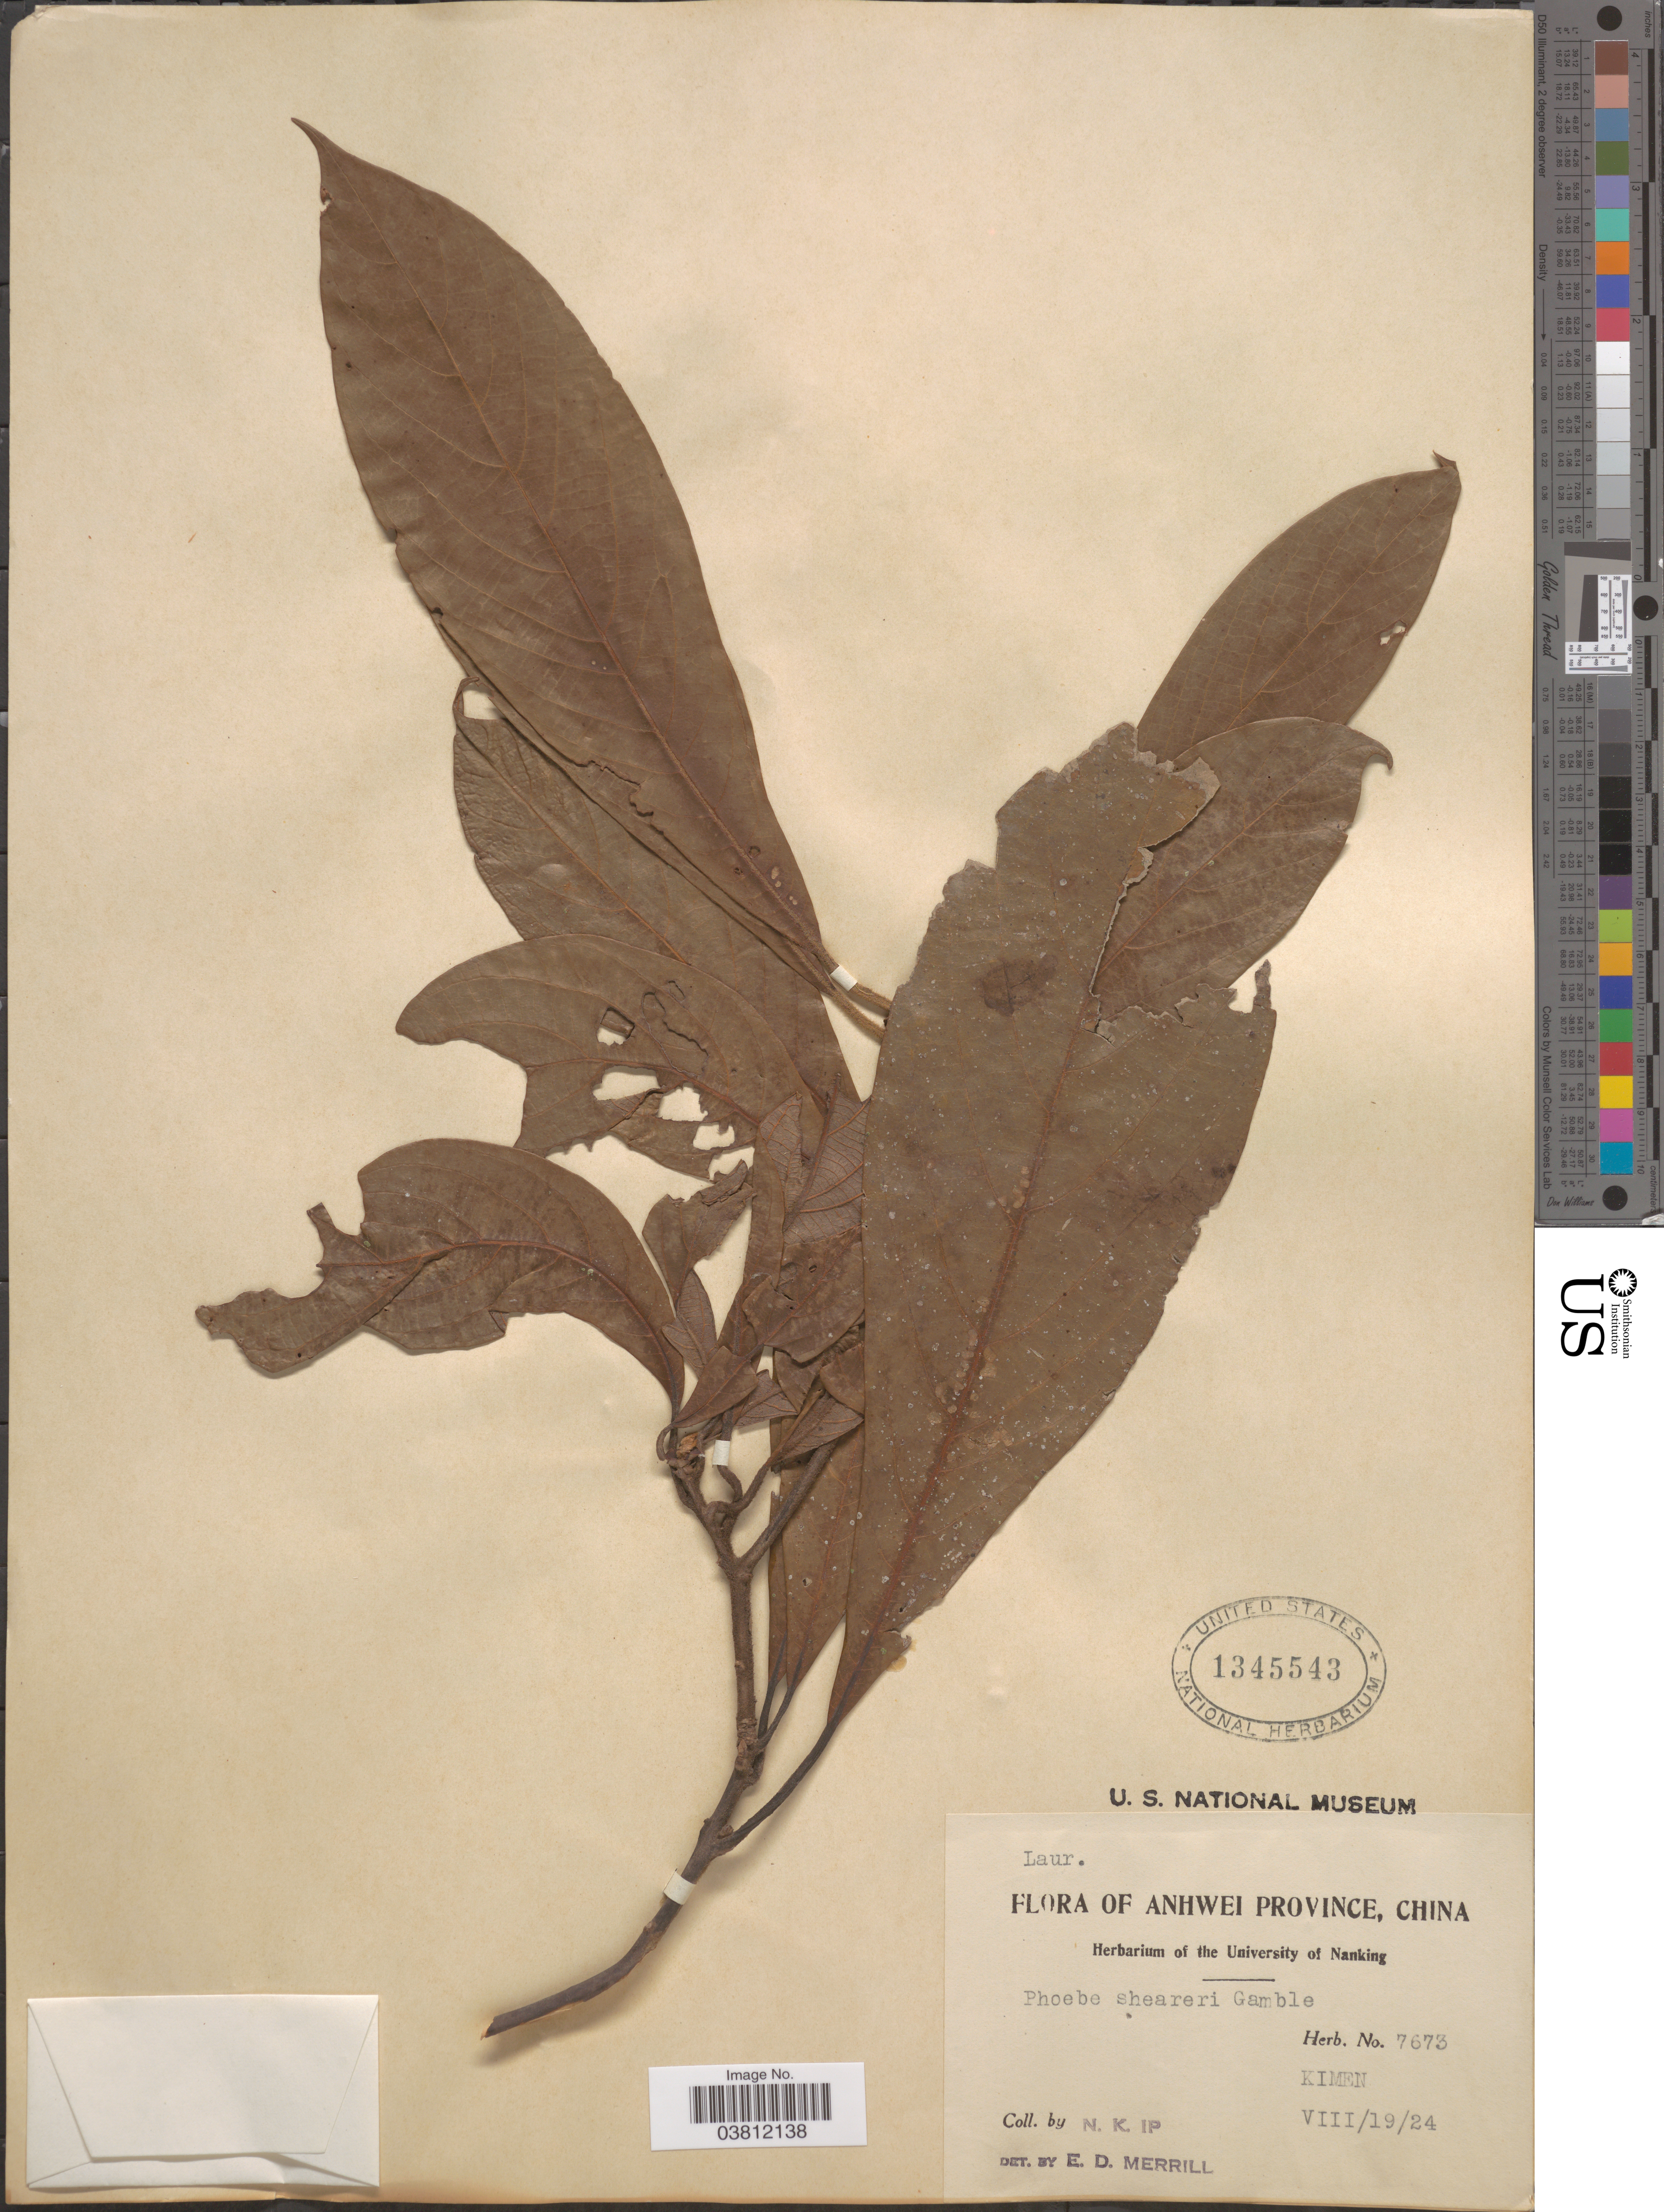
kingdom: Plantae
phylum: Tracheophyta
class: Magnoliopsida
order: Laurales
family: Lauraceae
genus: Phoebe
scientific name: Phoebe sheareri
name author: (Hemsl.) Gamble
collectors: N. Ip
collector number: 7673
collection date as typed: Transcribed d/m/y: 19/8/24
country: China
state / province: Anhui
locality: Anhwei Province. Kimen.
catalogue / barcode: US 1345543